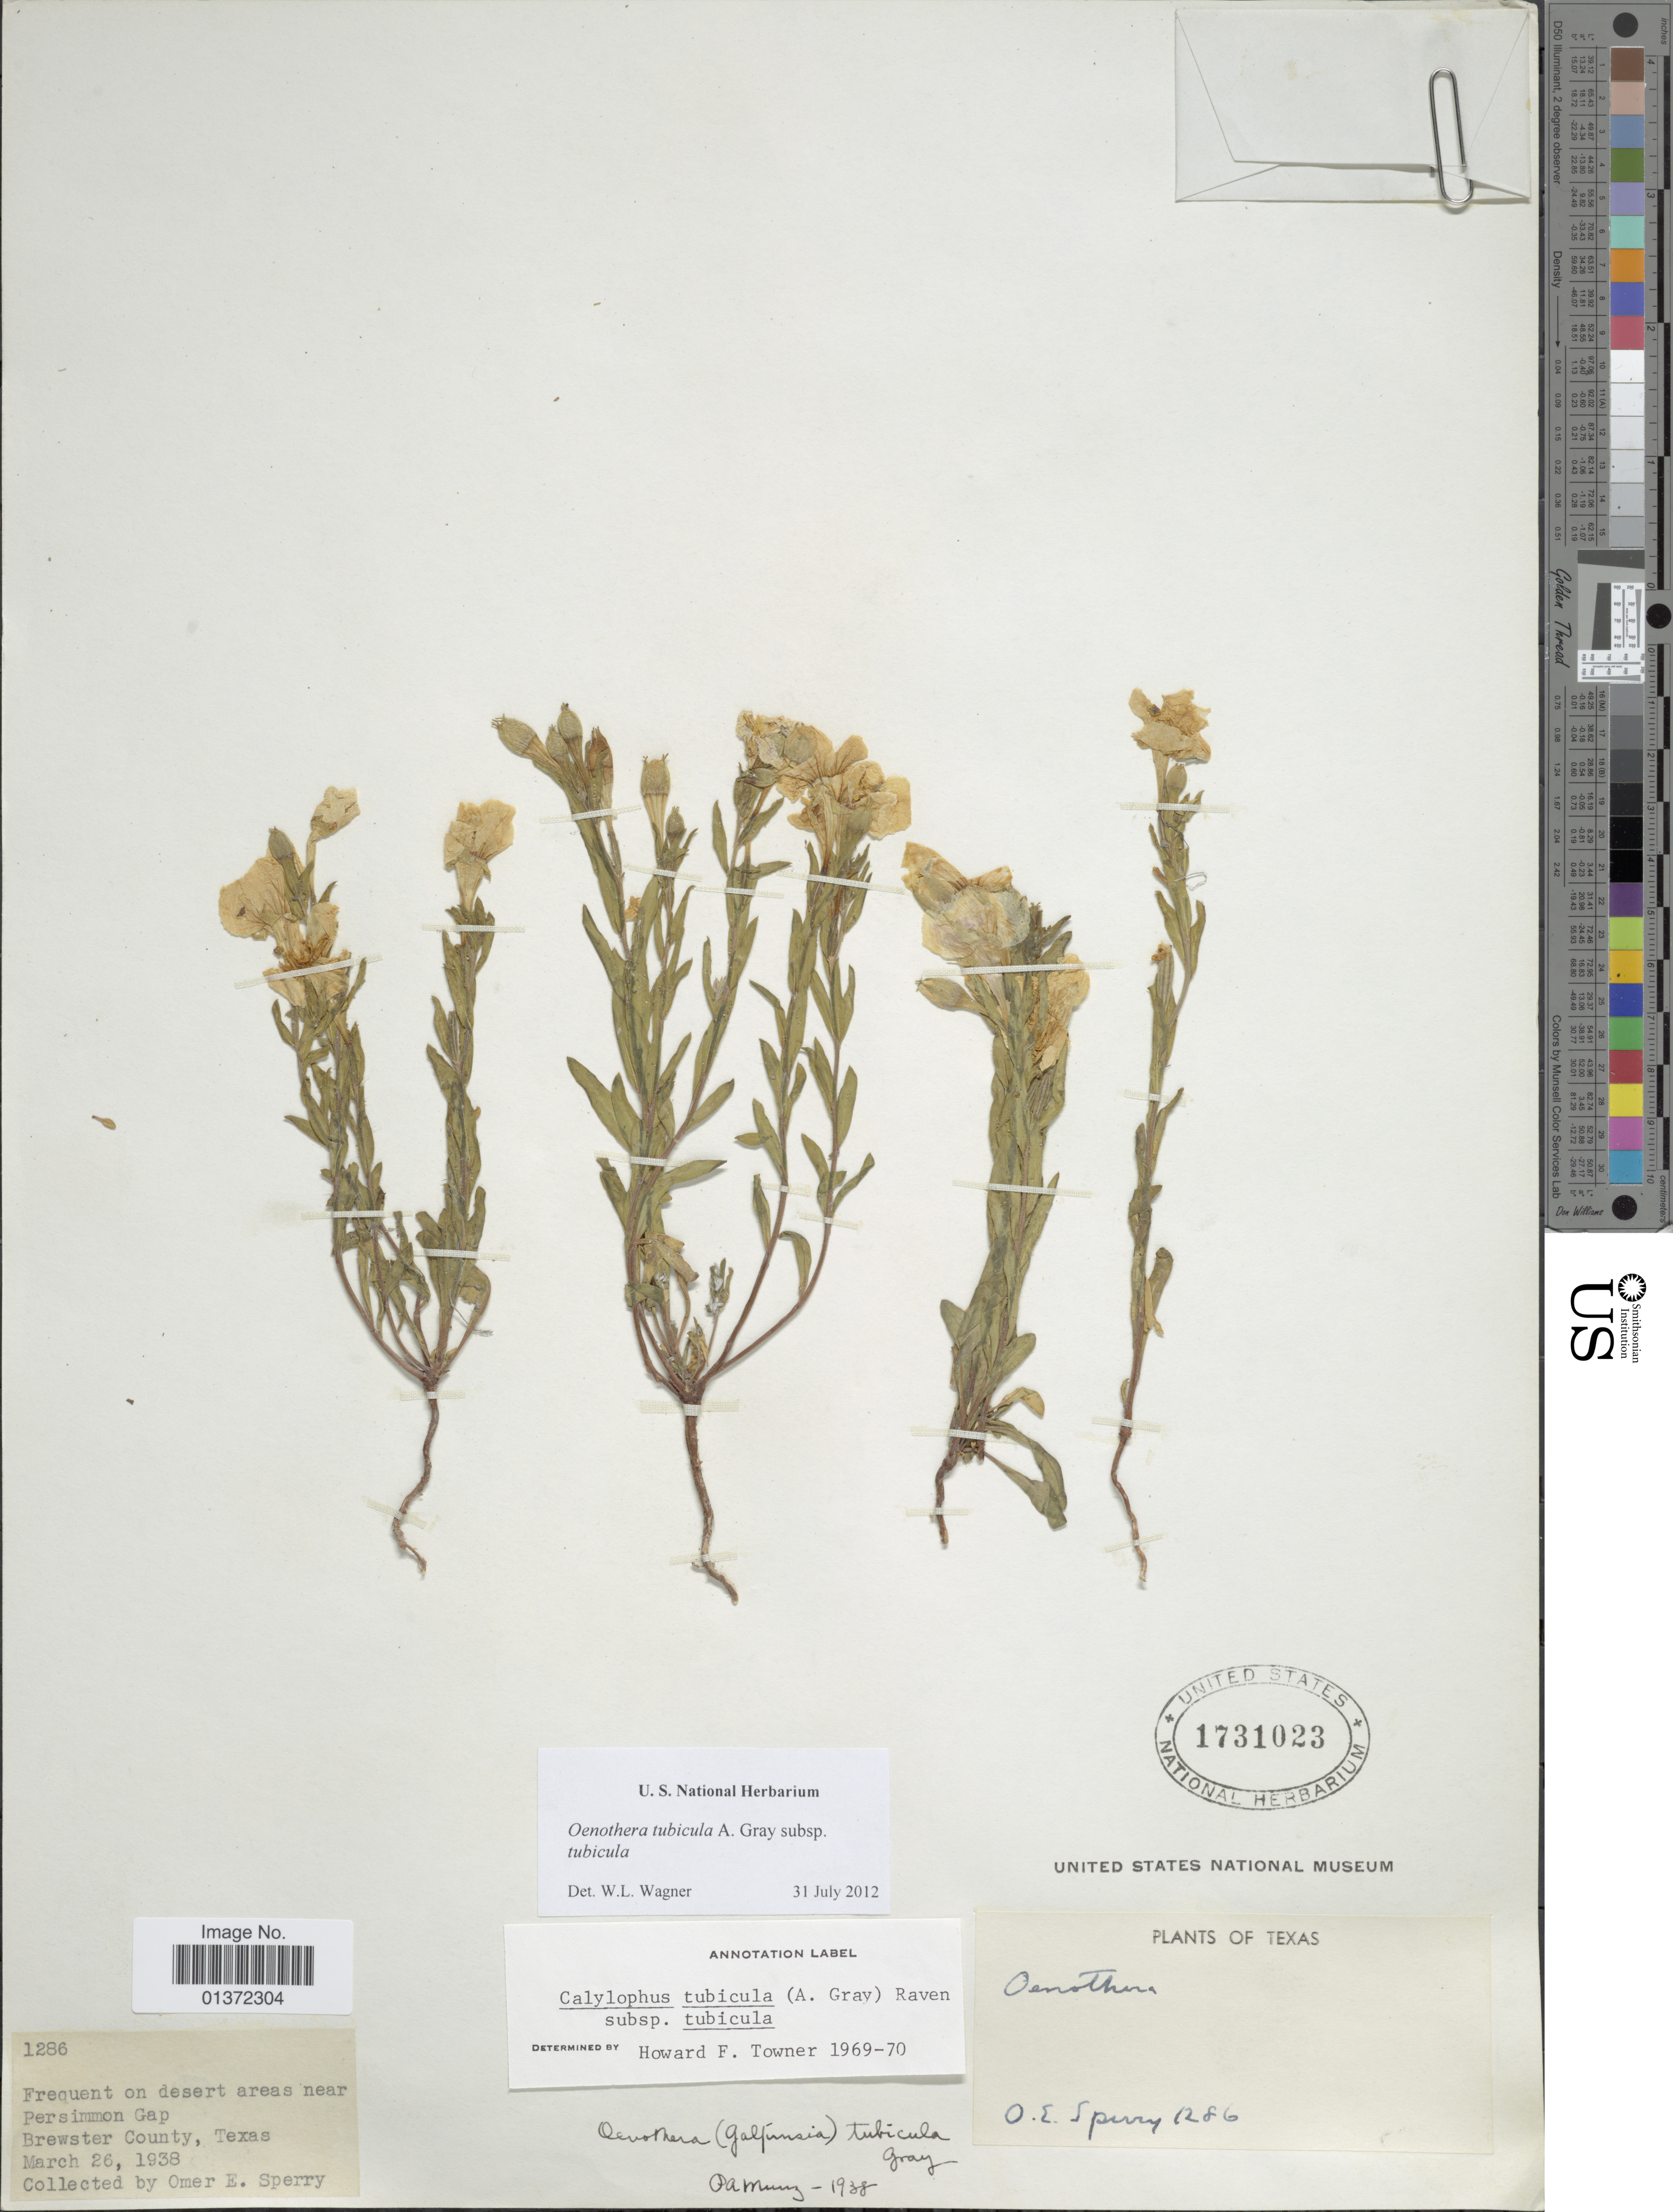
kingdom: Plantae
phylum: Tracheophyta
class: Magnoliopsida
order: Myrtales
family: Onagraceae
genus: Oenothera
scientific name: Oenothera tubicula subsp. tubicula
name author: A. Gray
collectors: O. E. Sperry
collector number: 1286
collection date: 1938-03-26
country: United States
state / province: Texas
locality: Areas near Persimon Gap, Brewster County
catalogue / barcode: US 1731023